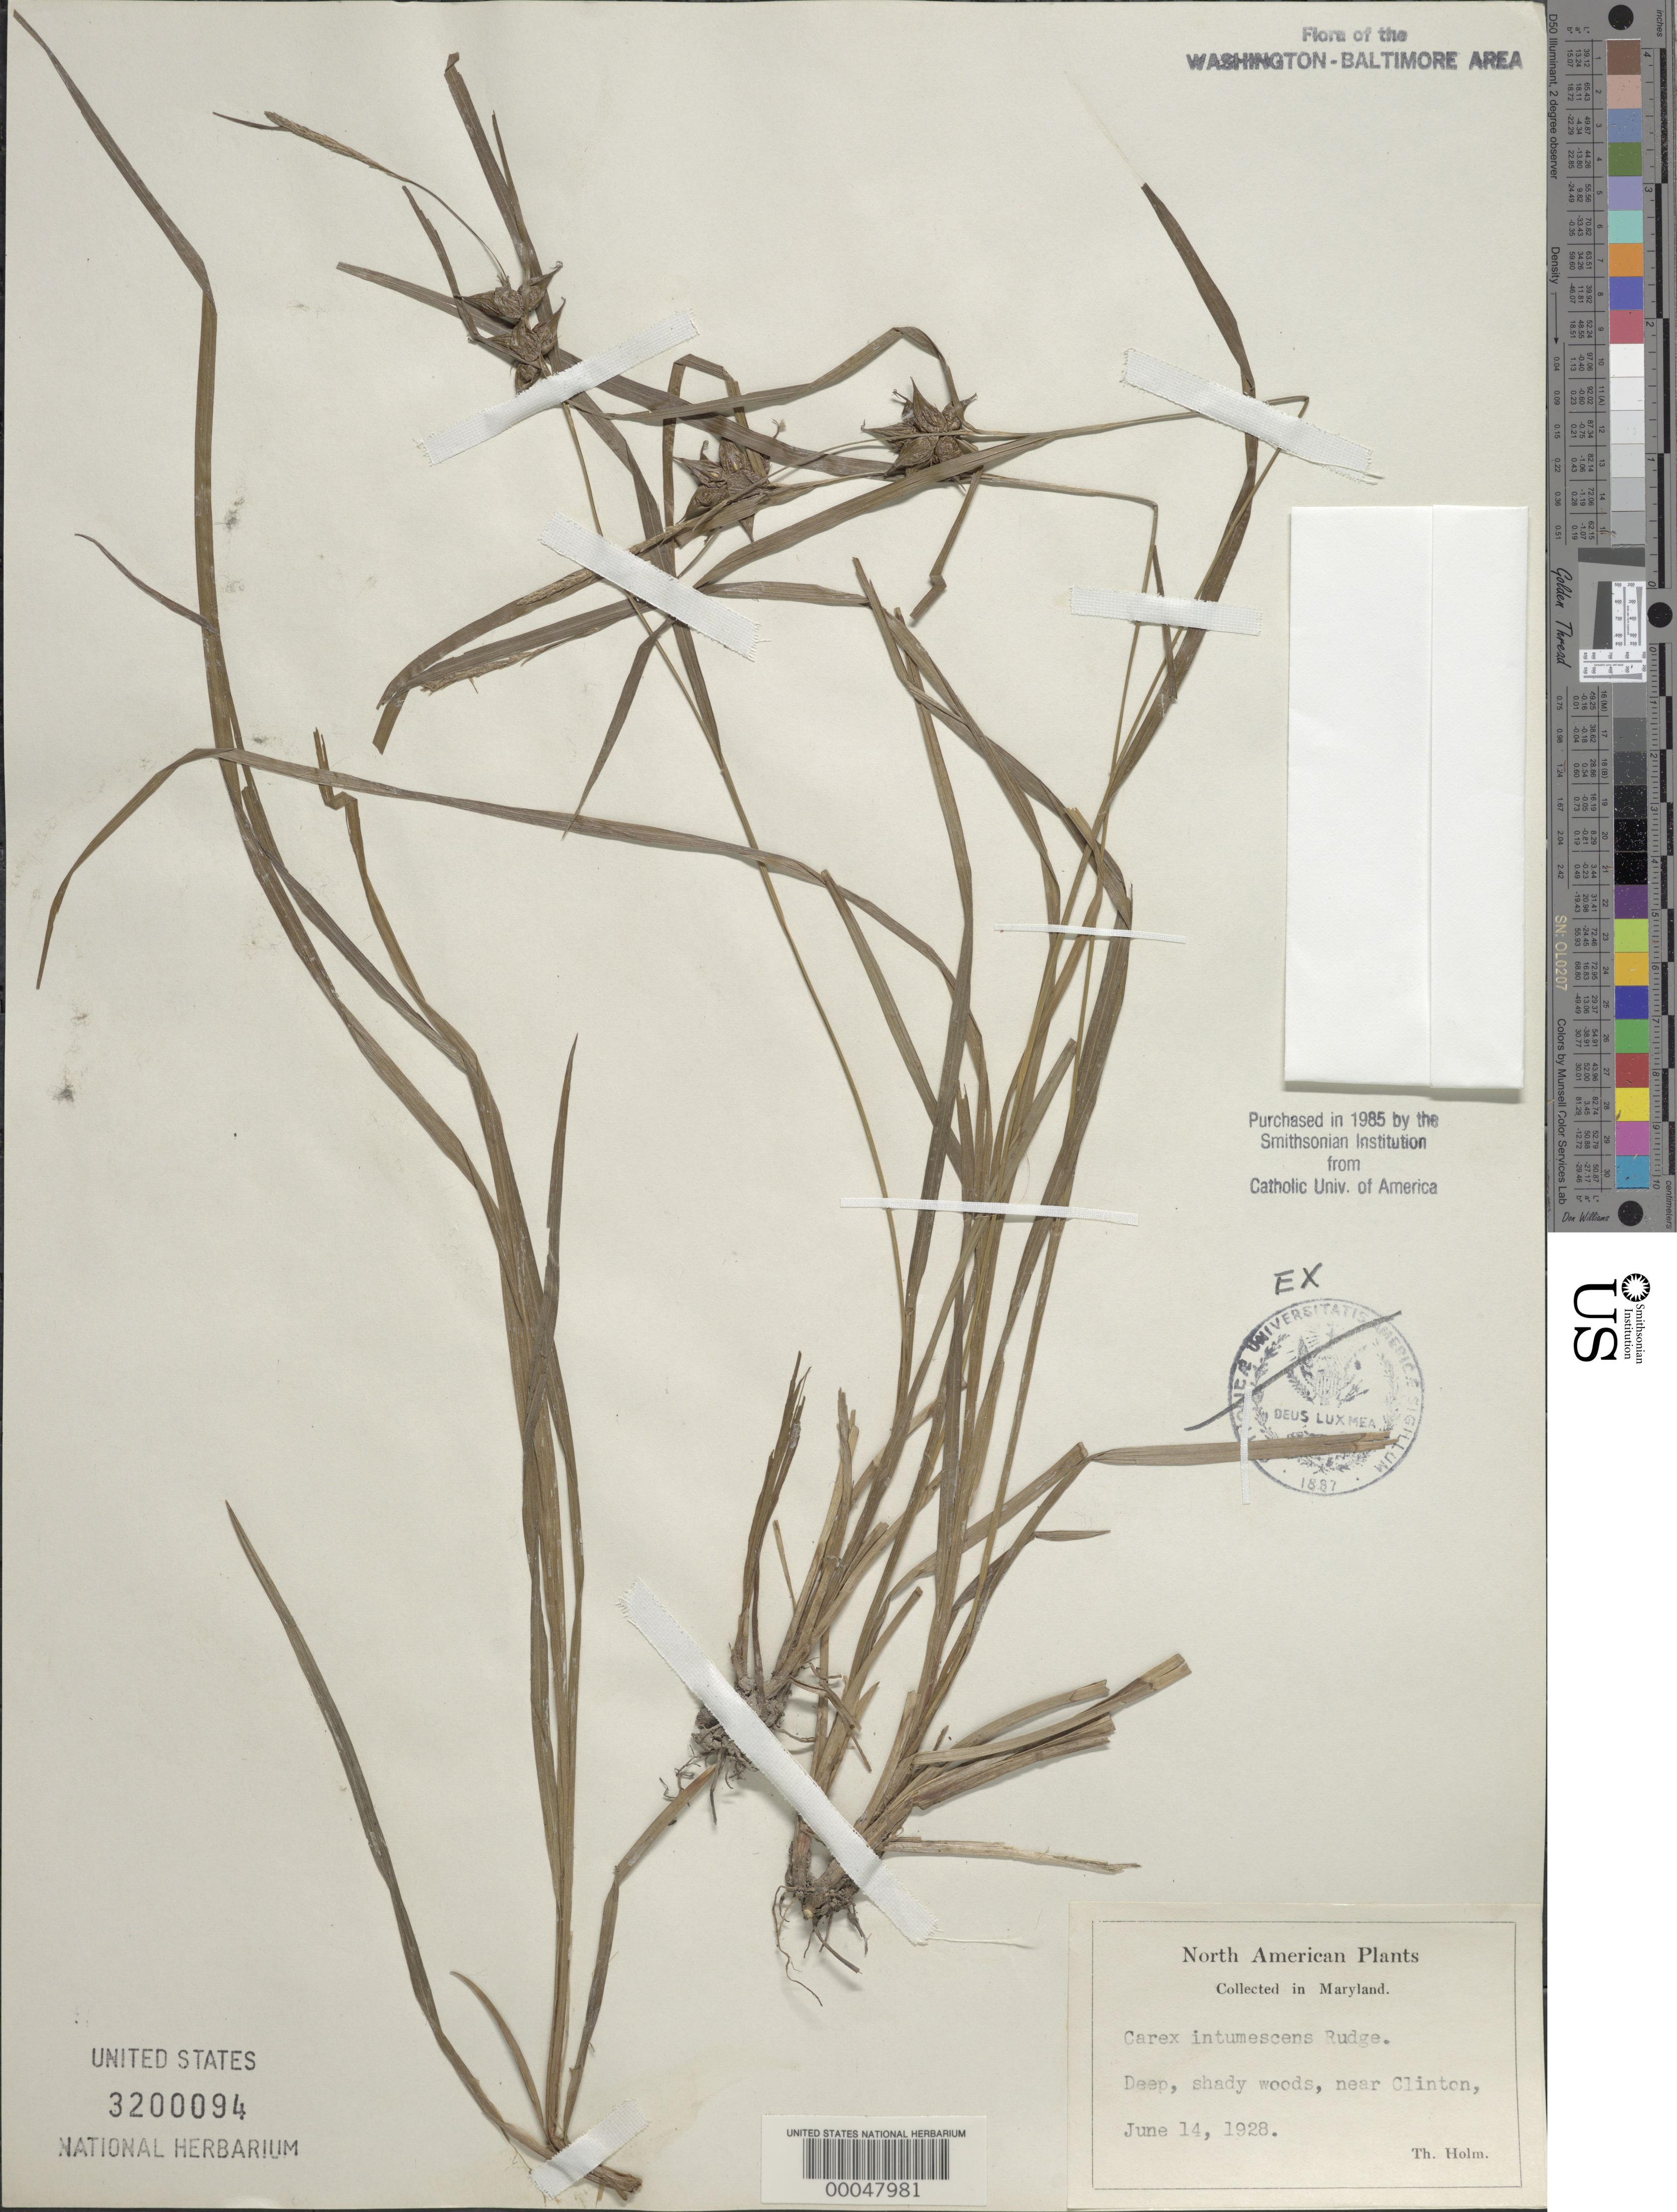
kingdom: Plantae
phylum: Tracheophyta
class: Liliopsida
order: Poales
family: Cyperaceae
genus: Carex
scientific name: Carex intumescens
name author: Rudge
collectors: T. Holm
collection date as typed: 14 Jun 1928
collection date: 1928-06-14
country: United States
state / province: Maryland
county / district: Prince George's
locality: Clinton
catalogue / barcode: US 3200094